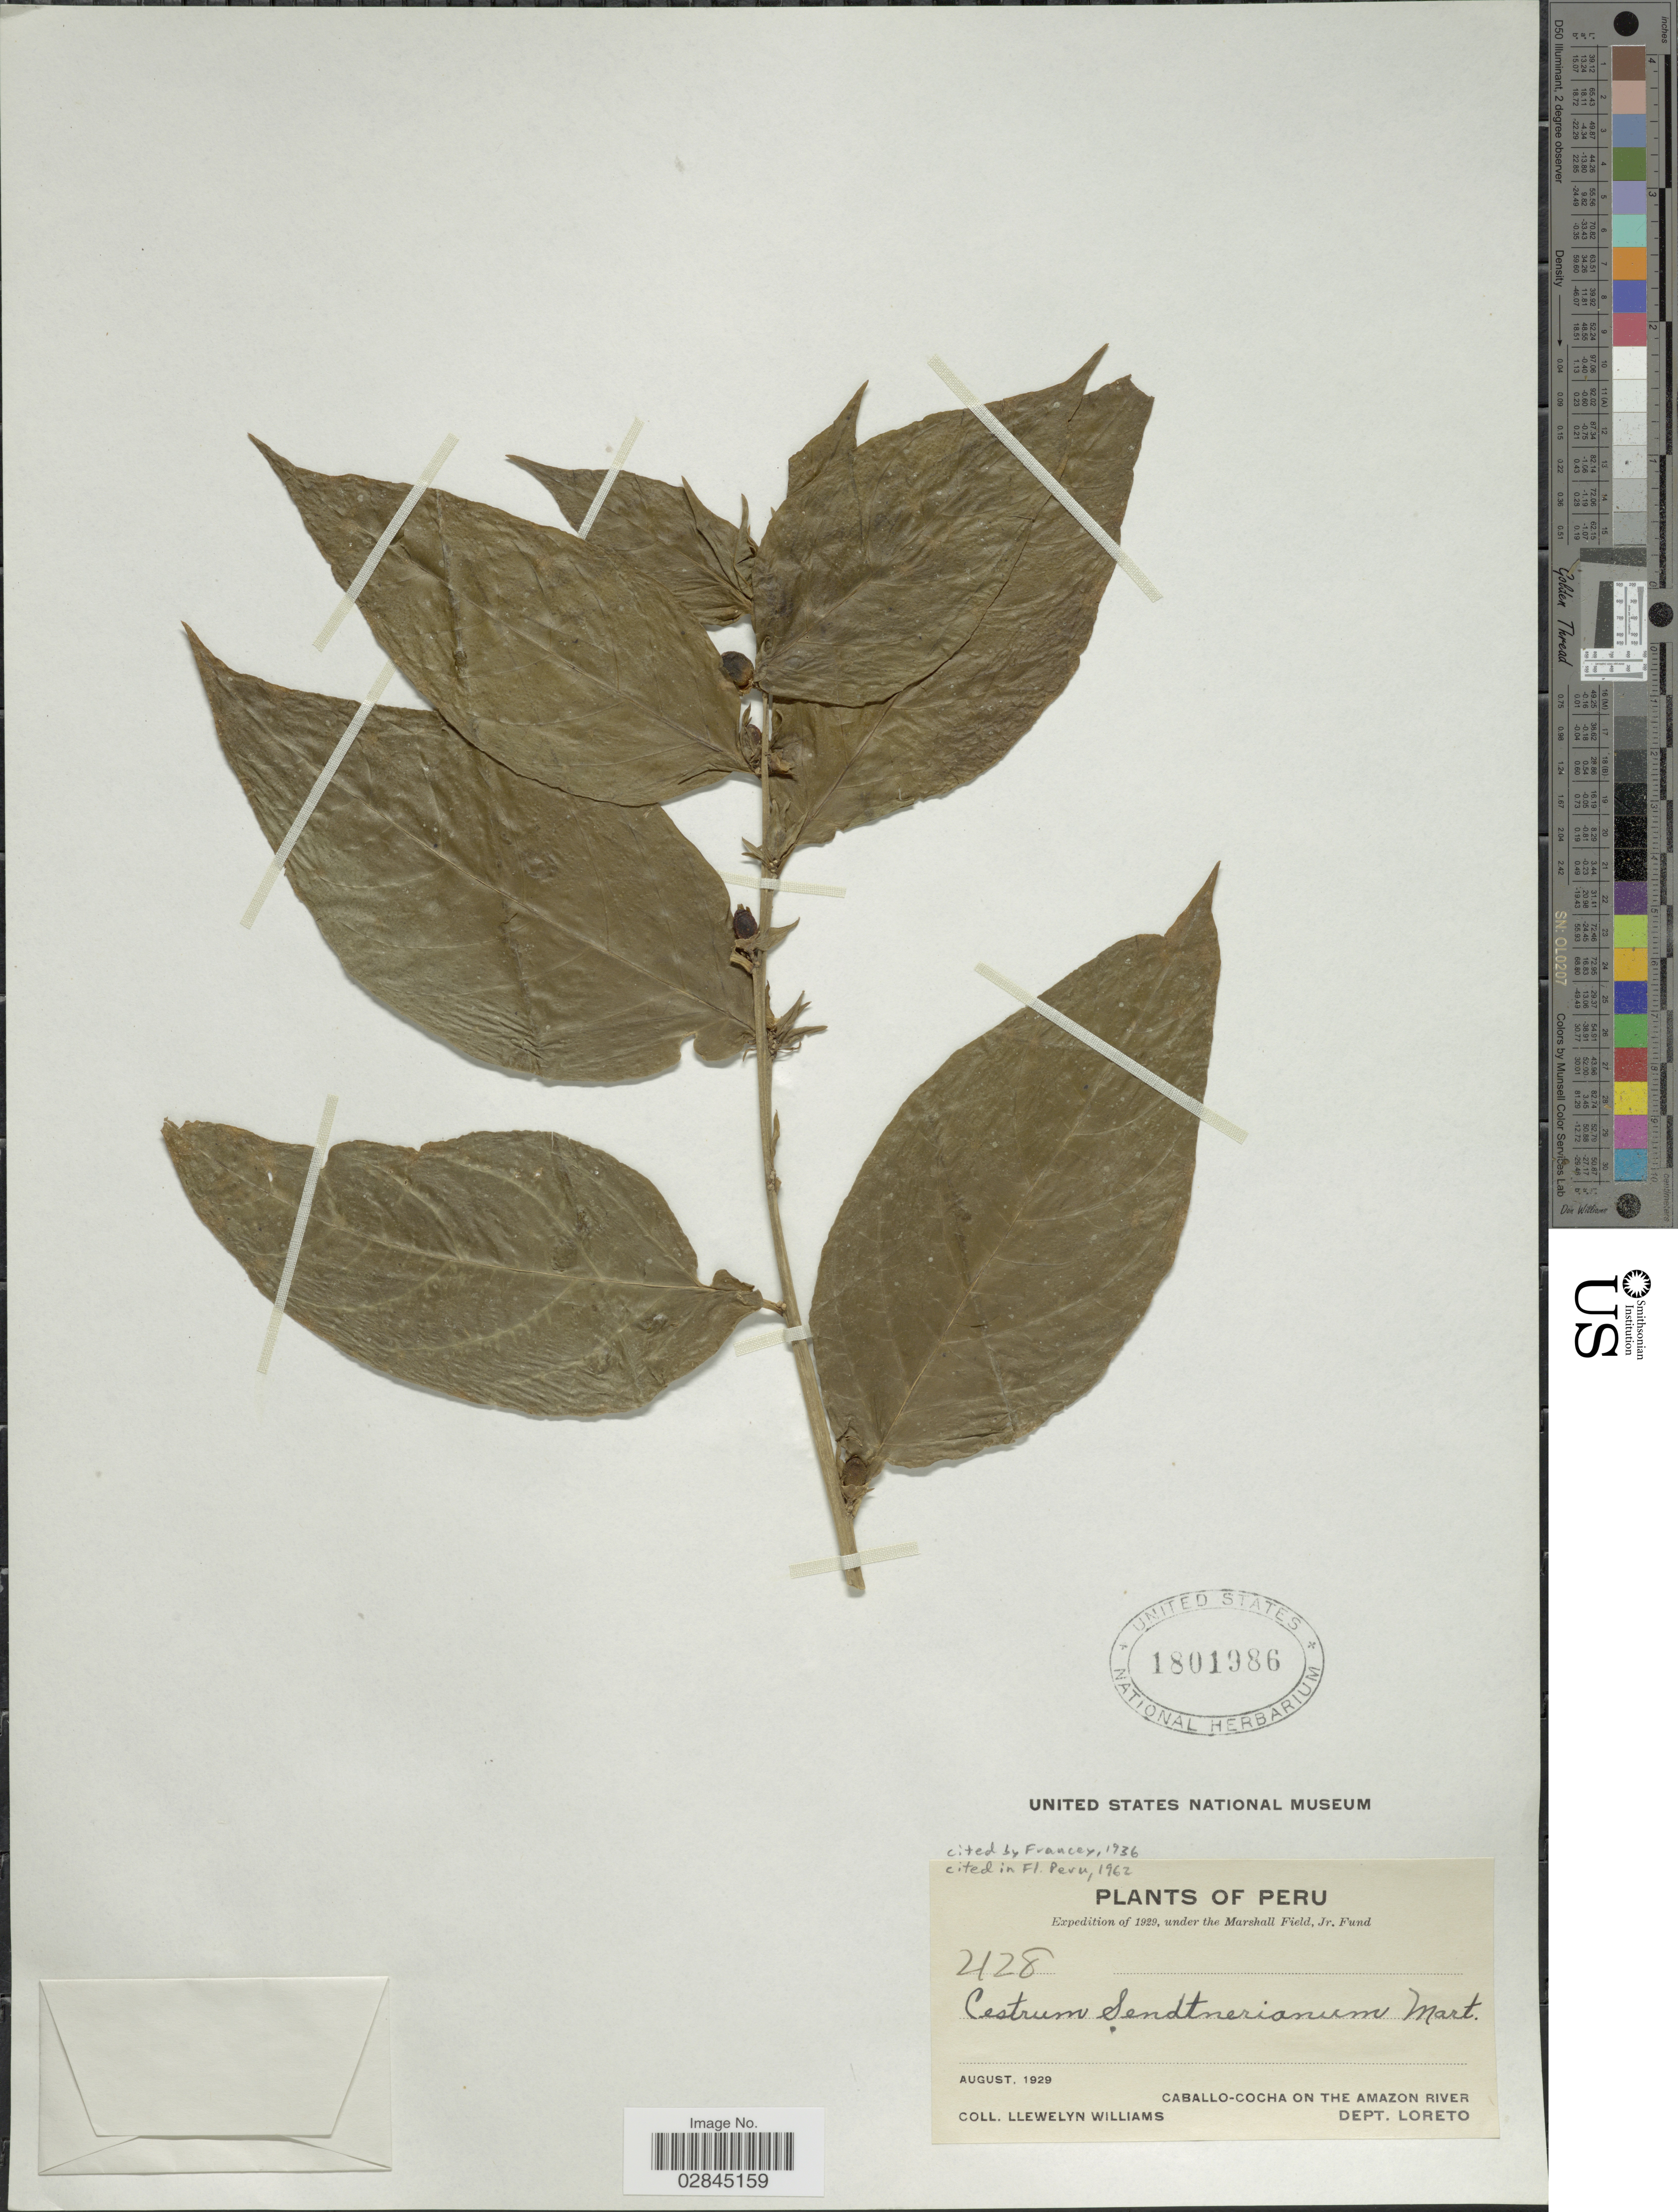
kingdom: Plantae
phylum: Tracheophyta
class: Magnoliopsida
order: Solanales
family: Solanaceae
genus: Cestrum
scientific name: Cestrum sendtnerianum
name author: Mart. ex Sendtn.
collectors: Ll. Williams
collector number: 2128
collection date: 1929-08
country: Peru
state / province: Loreto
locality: Caballo-Cocha on the Amazon River. Dept. Loreto.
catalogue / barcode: US 1801986